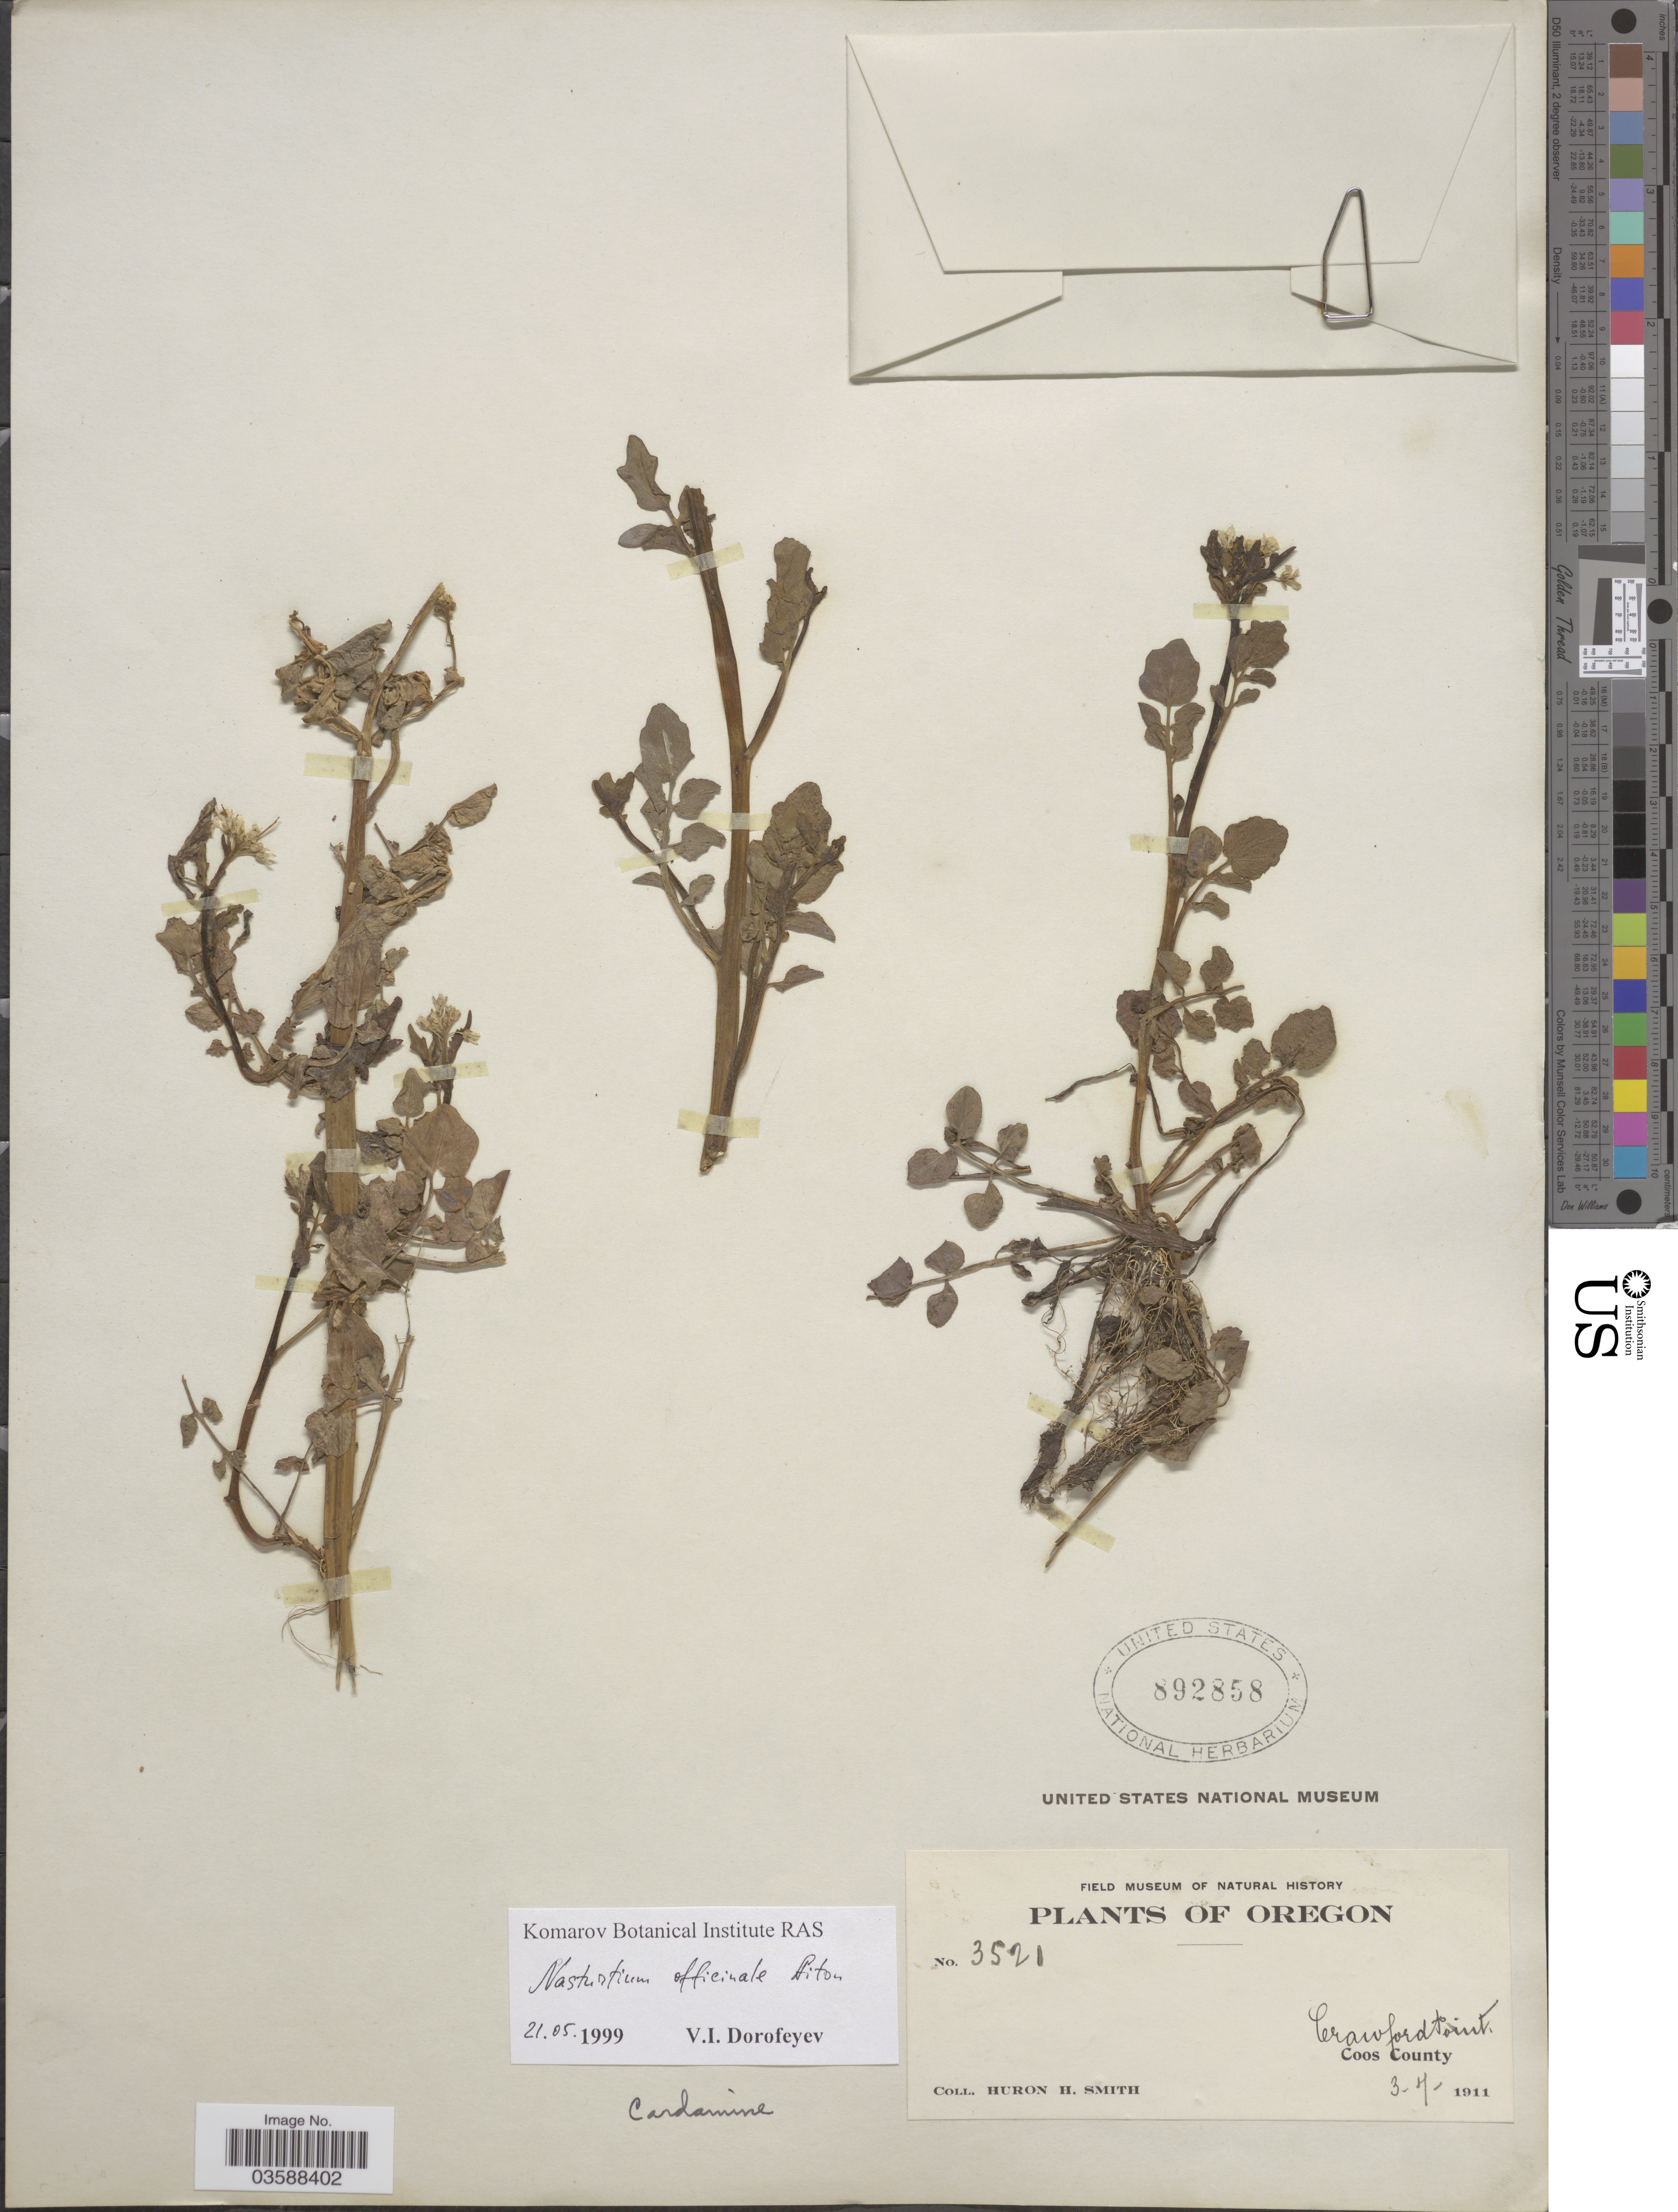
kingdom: Plantae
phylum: Tracheophyta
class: Magnoliopsida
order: Brassicales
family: Brassicaceae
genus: Nasturtium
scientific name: Nasturtium officinale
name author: R. Br.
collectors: Huron H. Smith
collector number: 3521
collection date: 1911-03-07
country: United States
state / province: Oregon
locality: Crawford Point. Coos County.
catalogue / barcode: US 892858